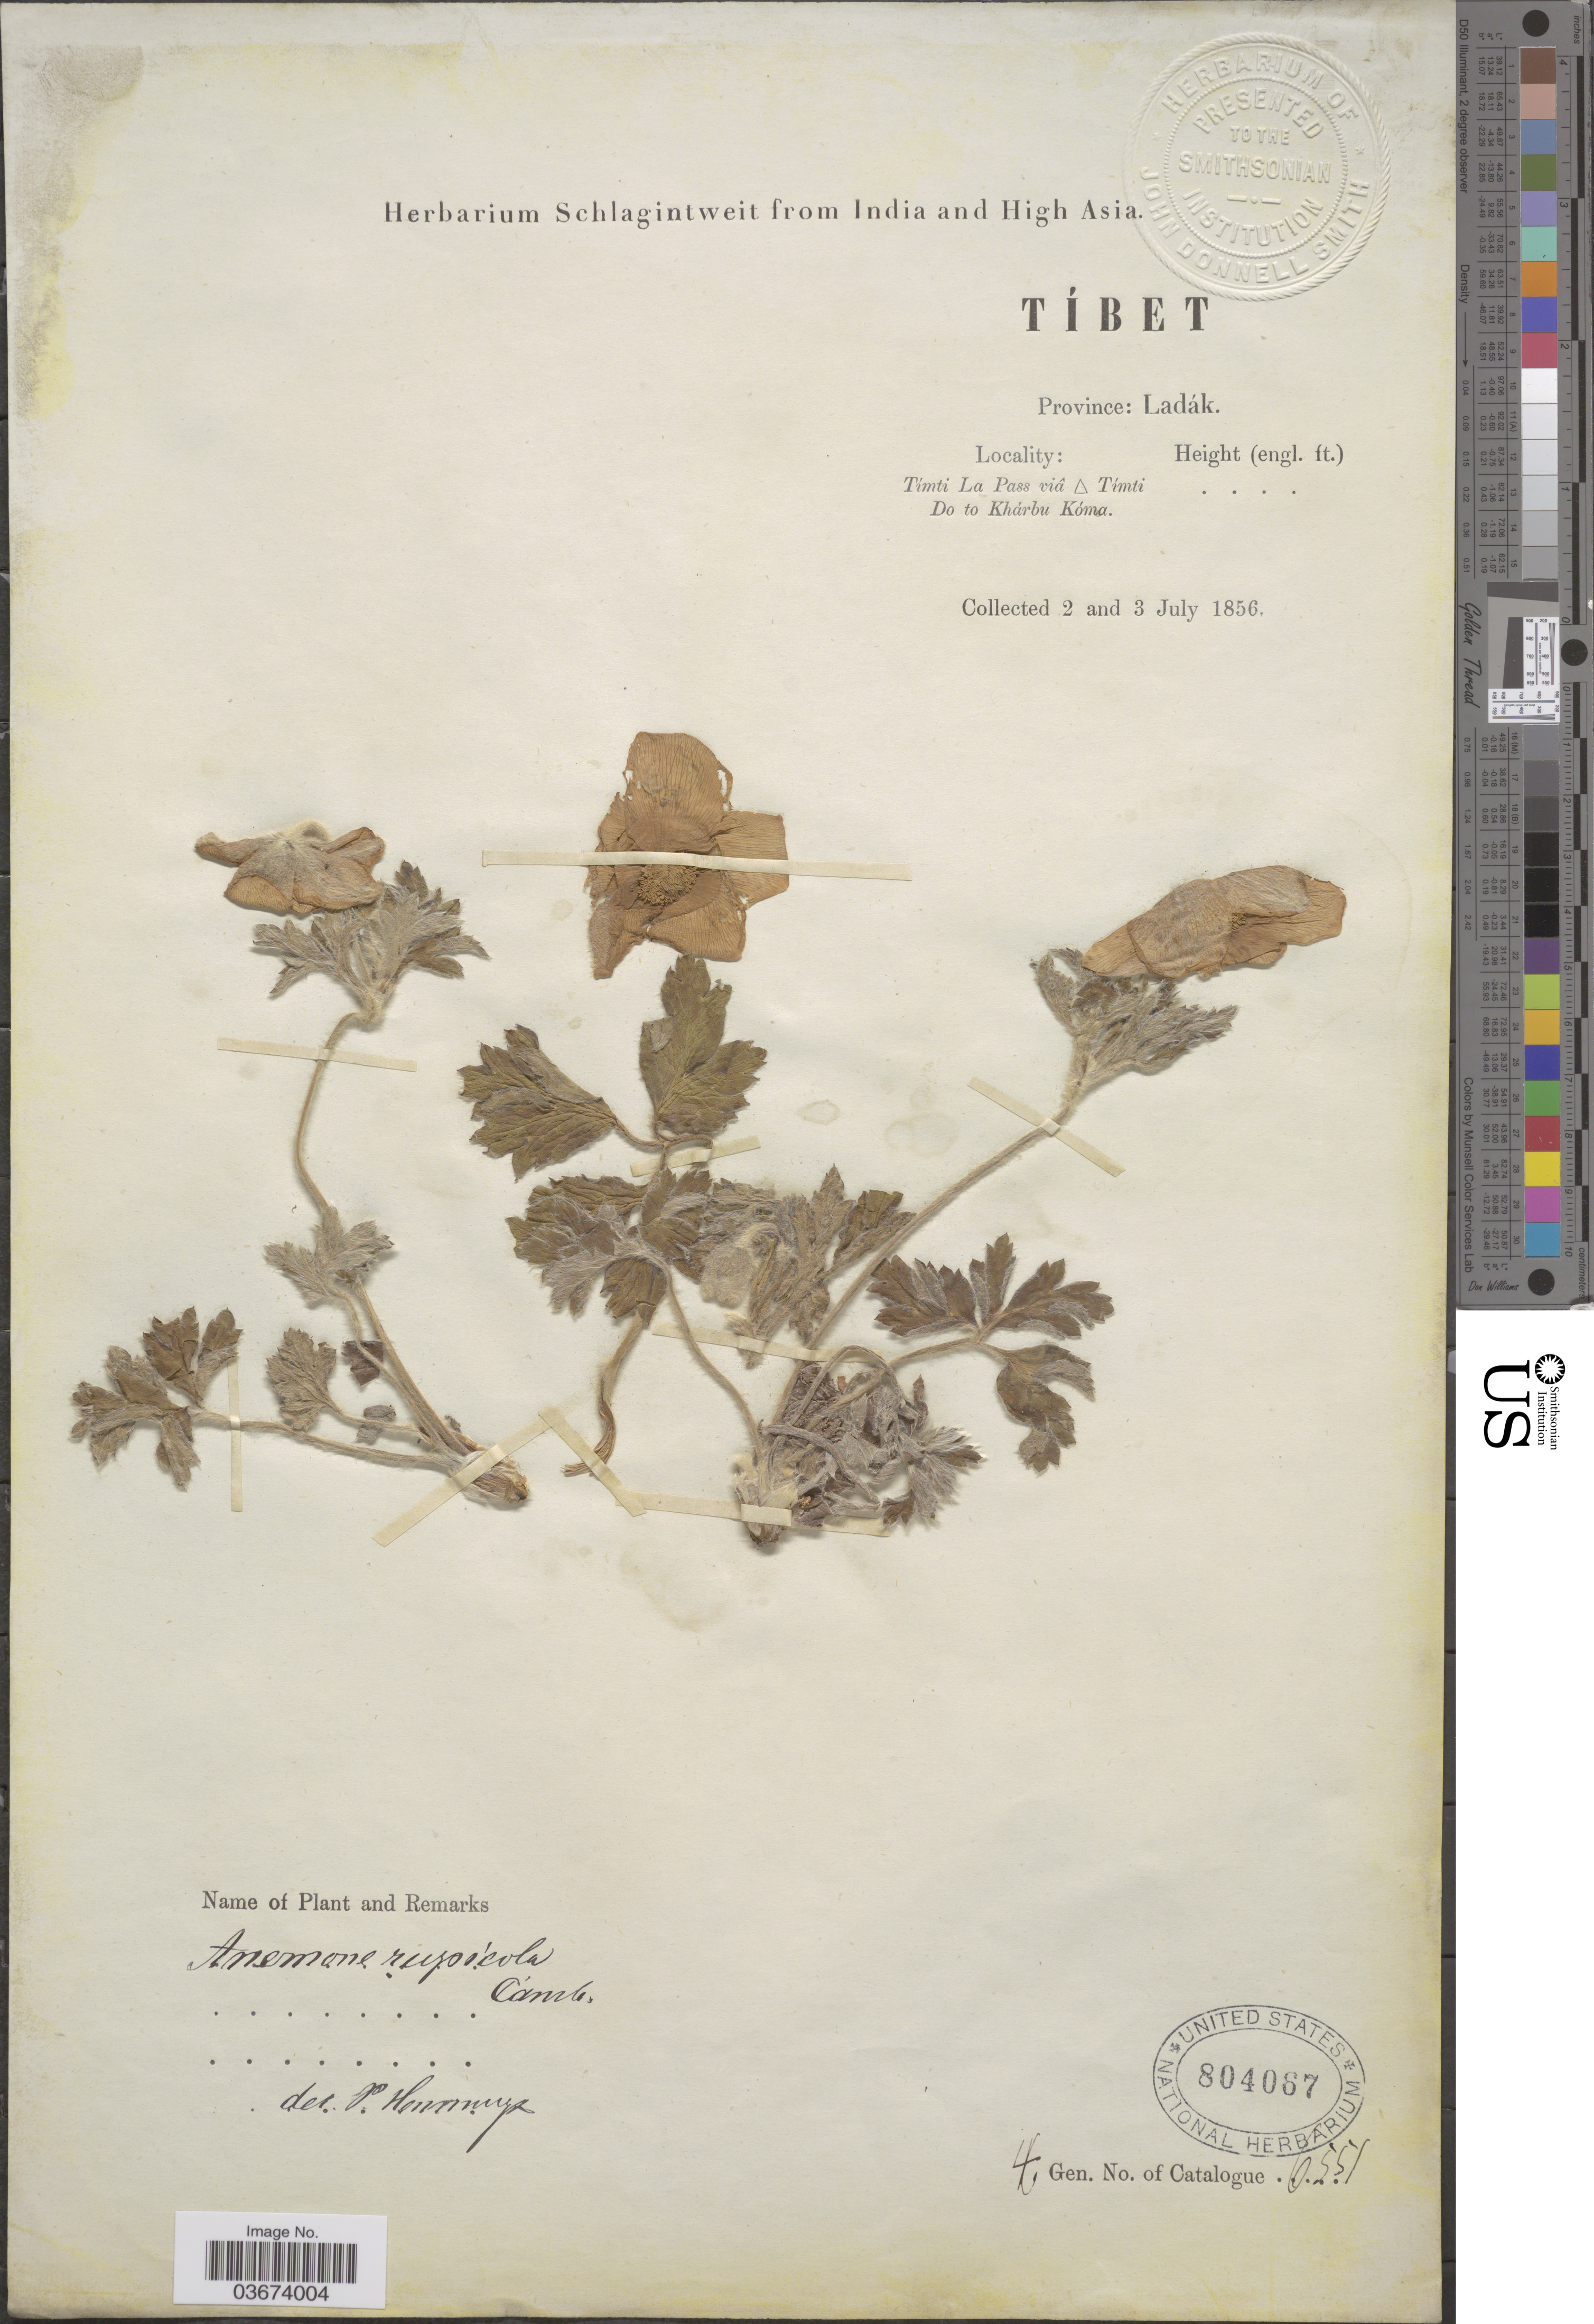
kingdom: Plantae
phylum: Tracheophyta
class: Magnoliopsida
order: Ranunculales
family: Ranunculaceae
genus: Anemone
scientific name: Anemone rupicola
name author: Cambess.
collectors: ex herb. Schlagintweit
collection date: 1856-07-02/1856-07-03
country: India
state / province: Ladakh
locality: Tíbet. Province: Ladák. Tímti La Pass viâ Tímti Do to Khárbu Kóma.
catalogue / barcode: US 804067